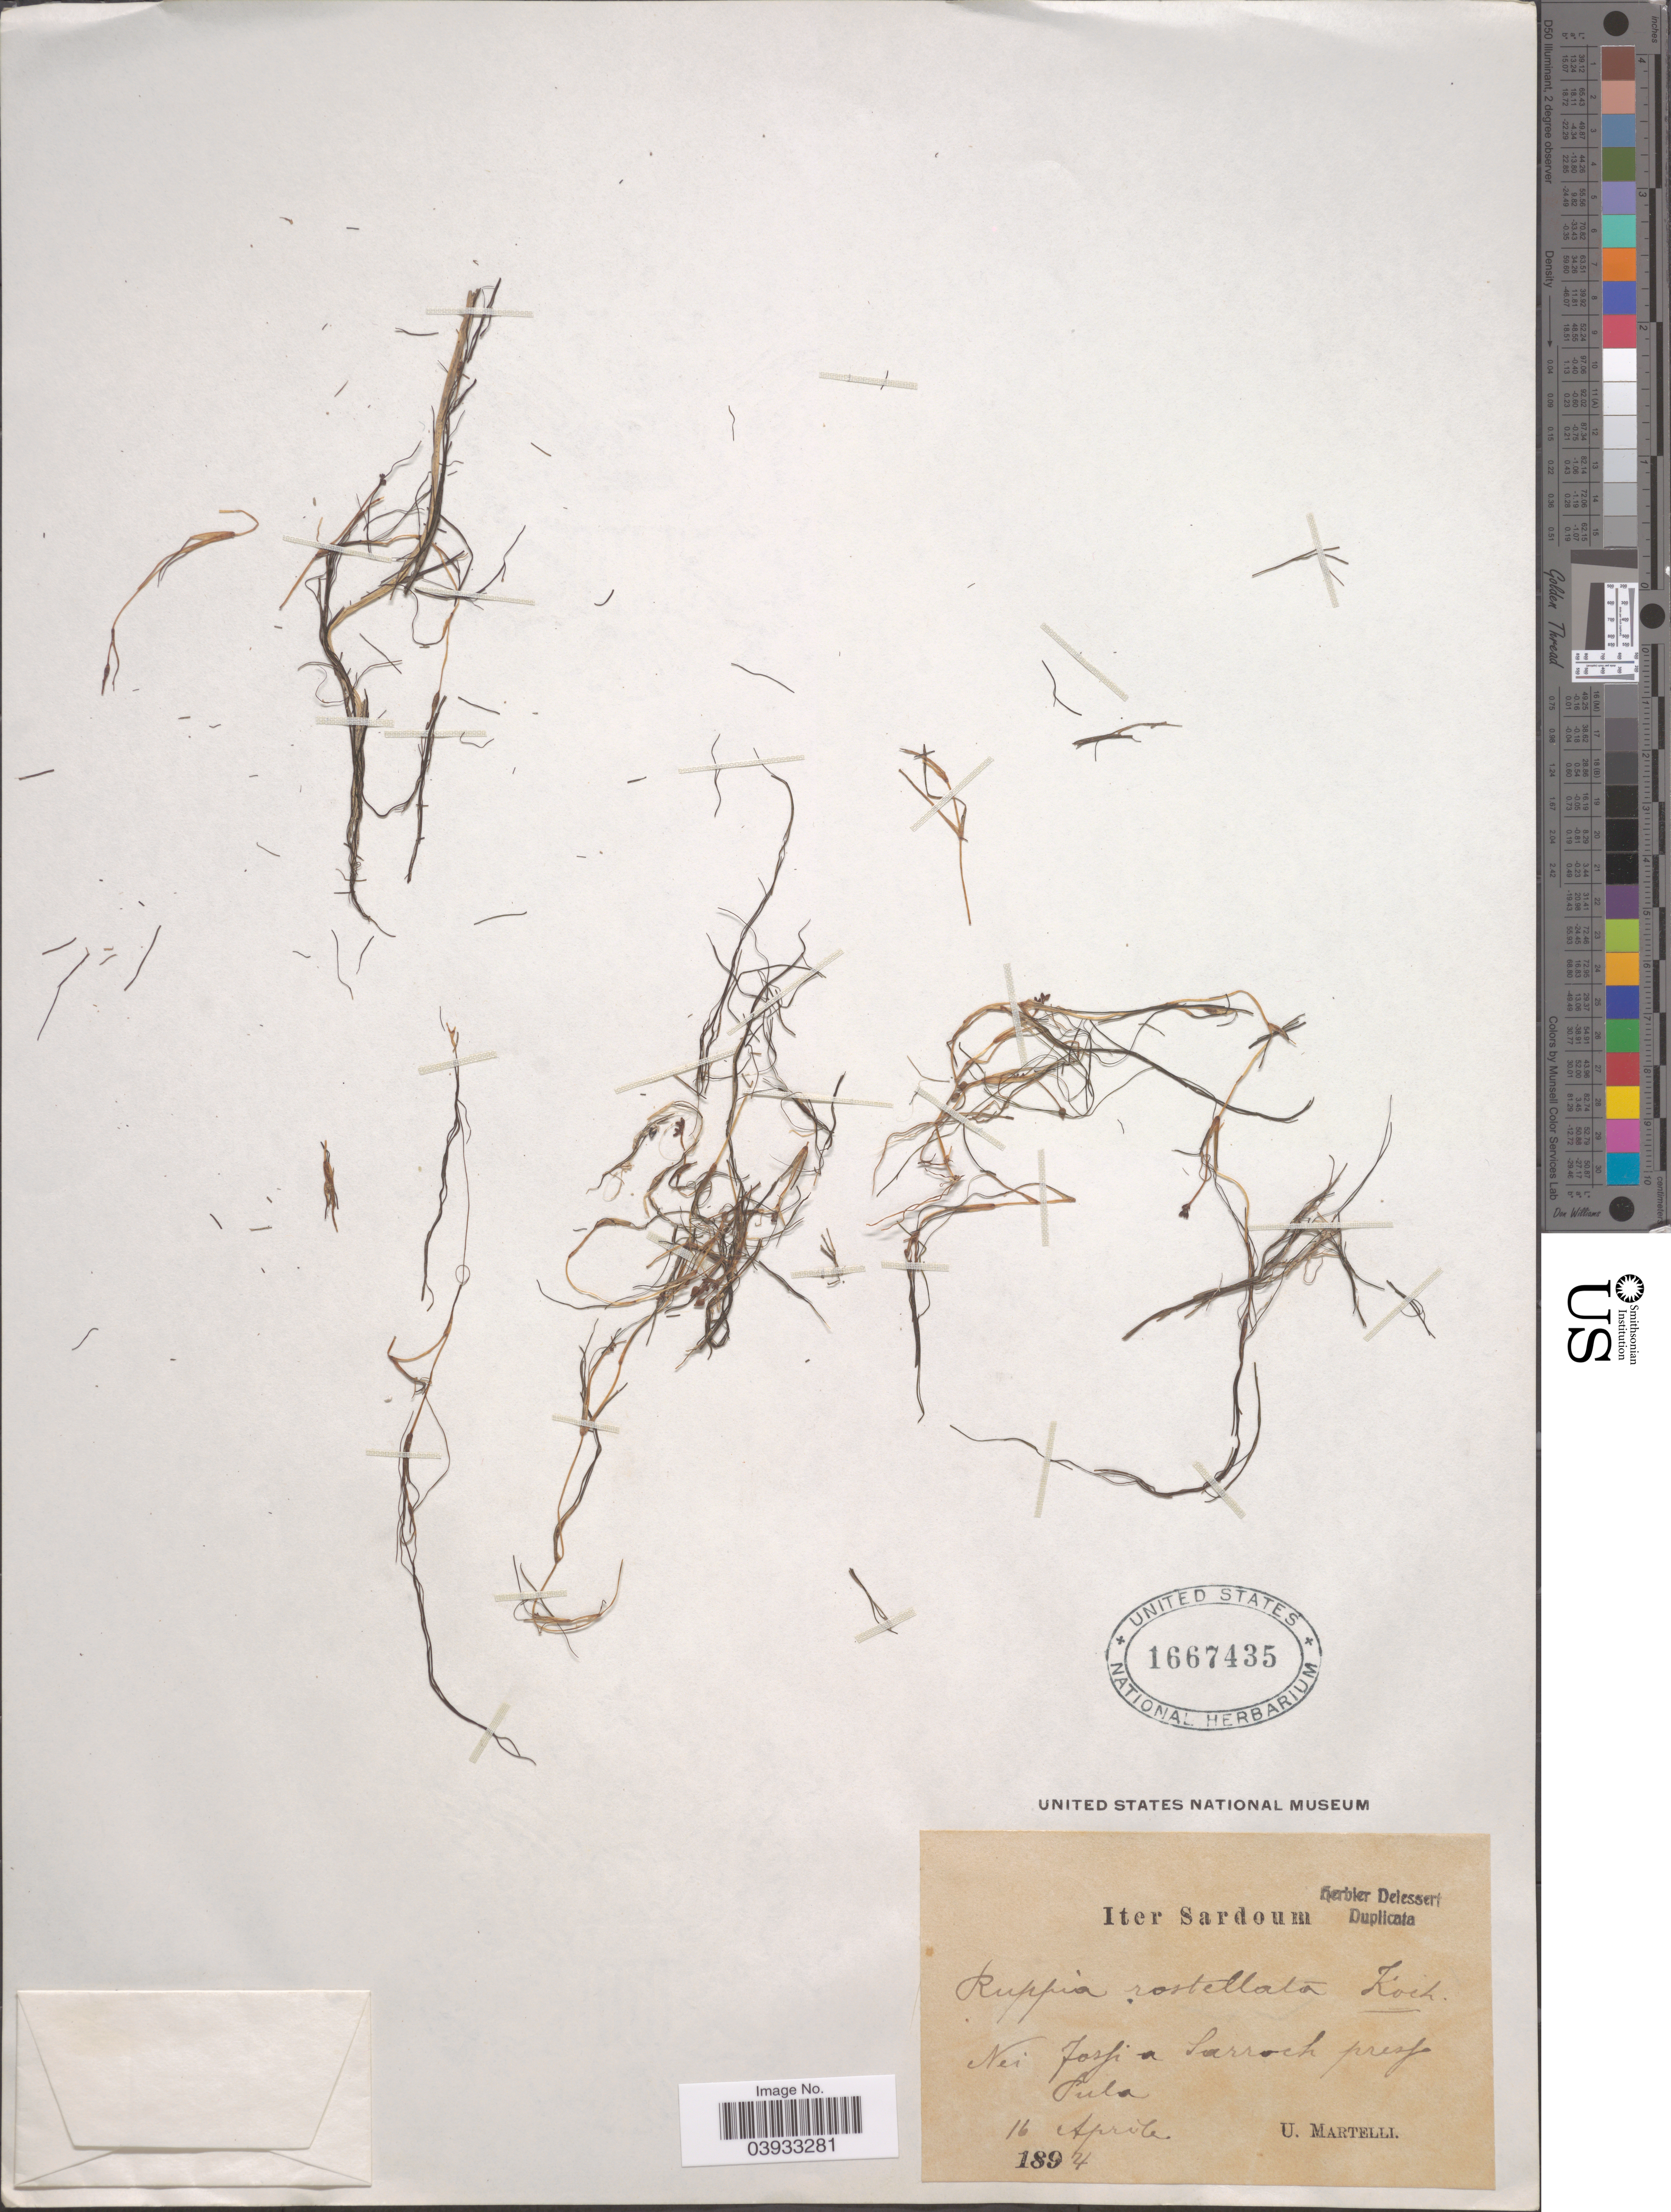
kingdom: Plantae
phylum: Tracheophyta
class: Liliopsida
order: Alismatales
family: Ruppiaceae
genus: Ruppia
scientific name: Ruppia rostellata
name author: W.D.J. Koch ex Rchb.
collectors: U. Martelli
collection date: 1894-04-16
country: Croatia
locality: Sardoum. Nei Fosfi a Sarrock presso Pula.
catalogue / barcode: US 1667435